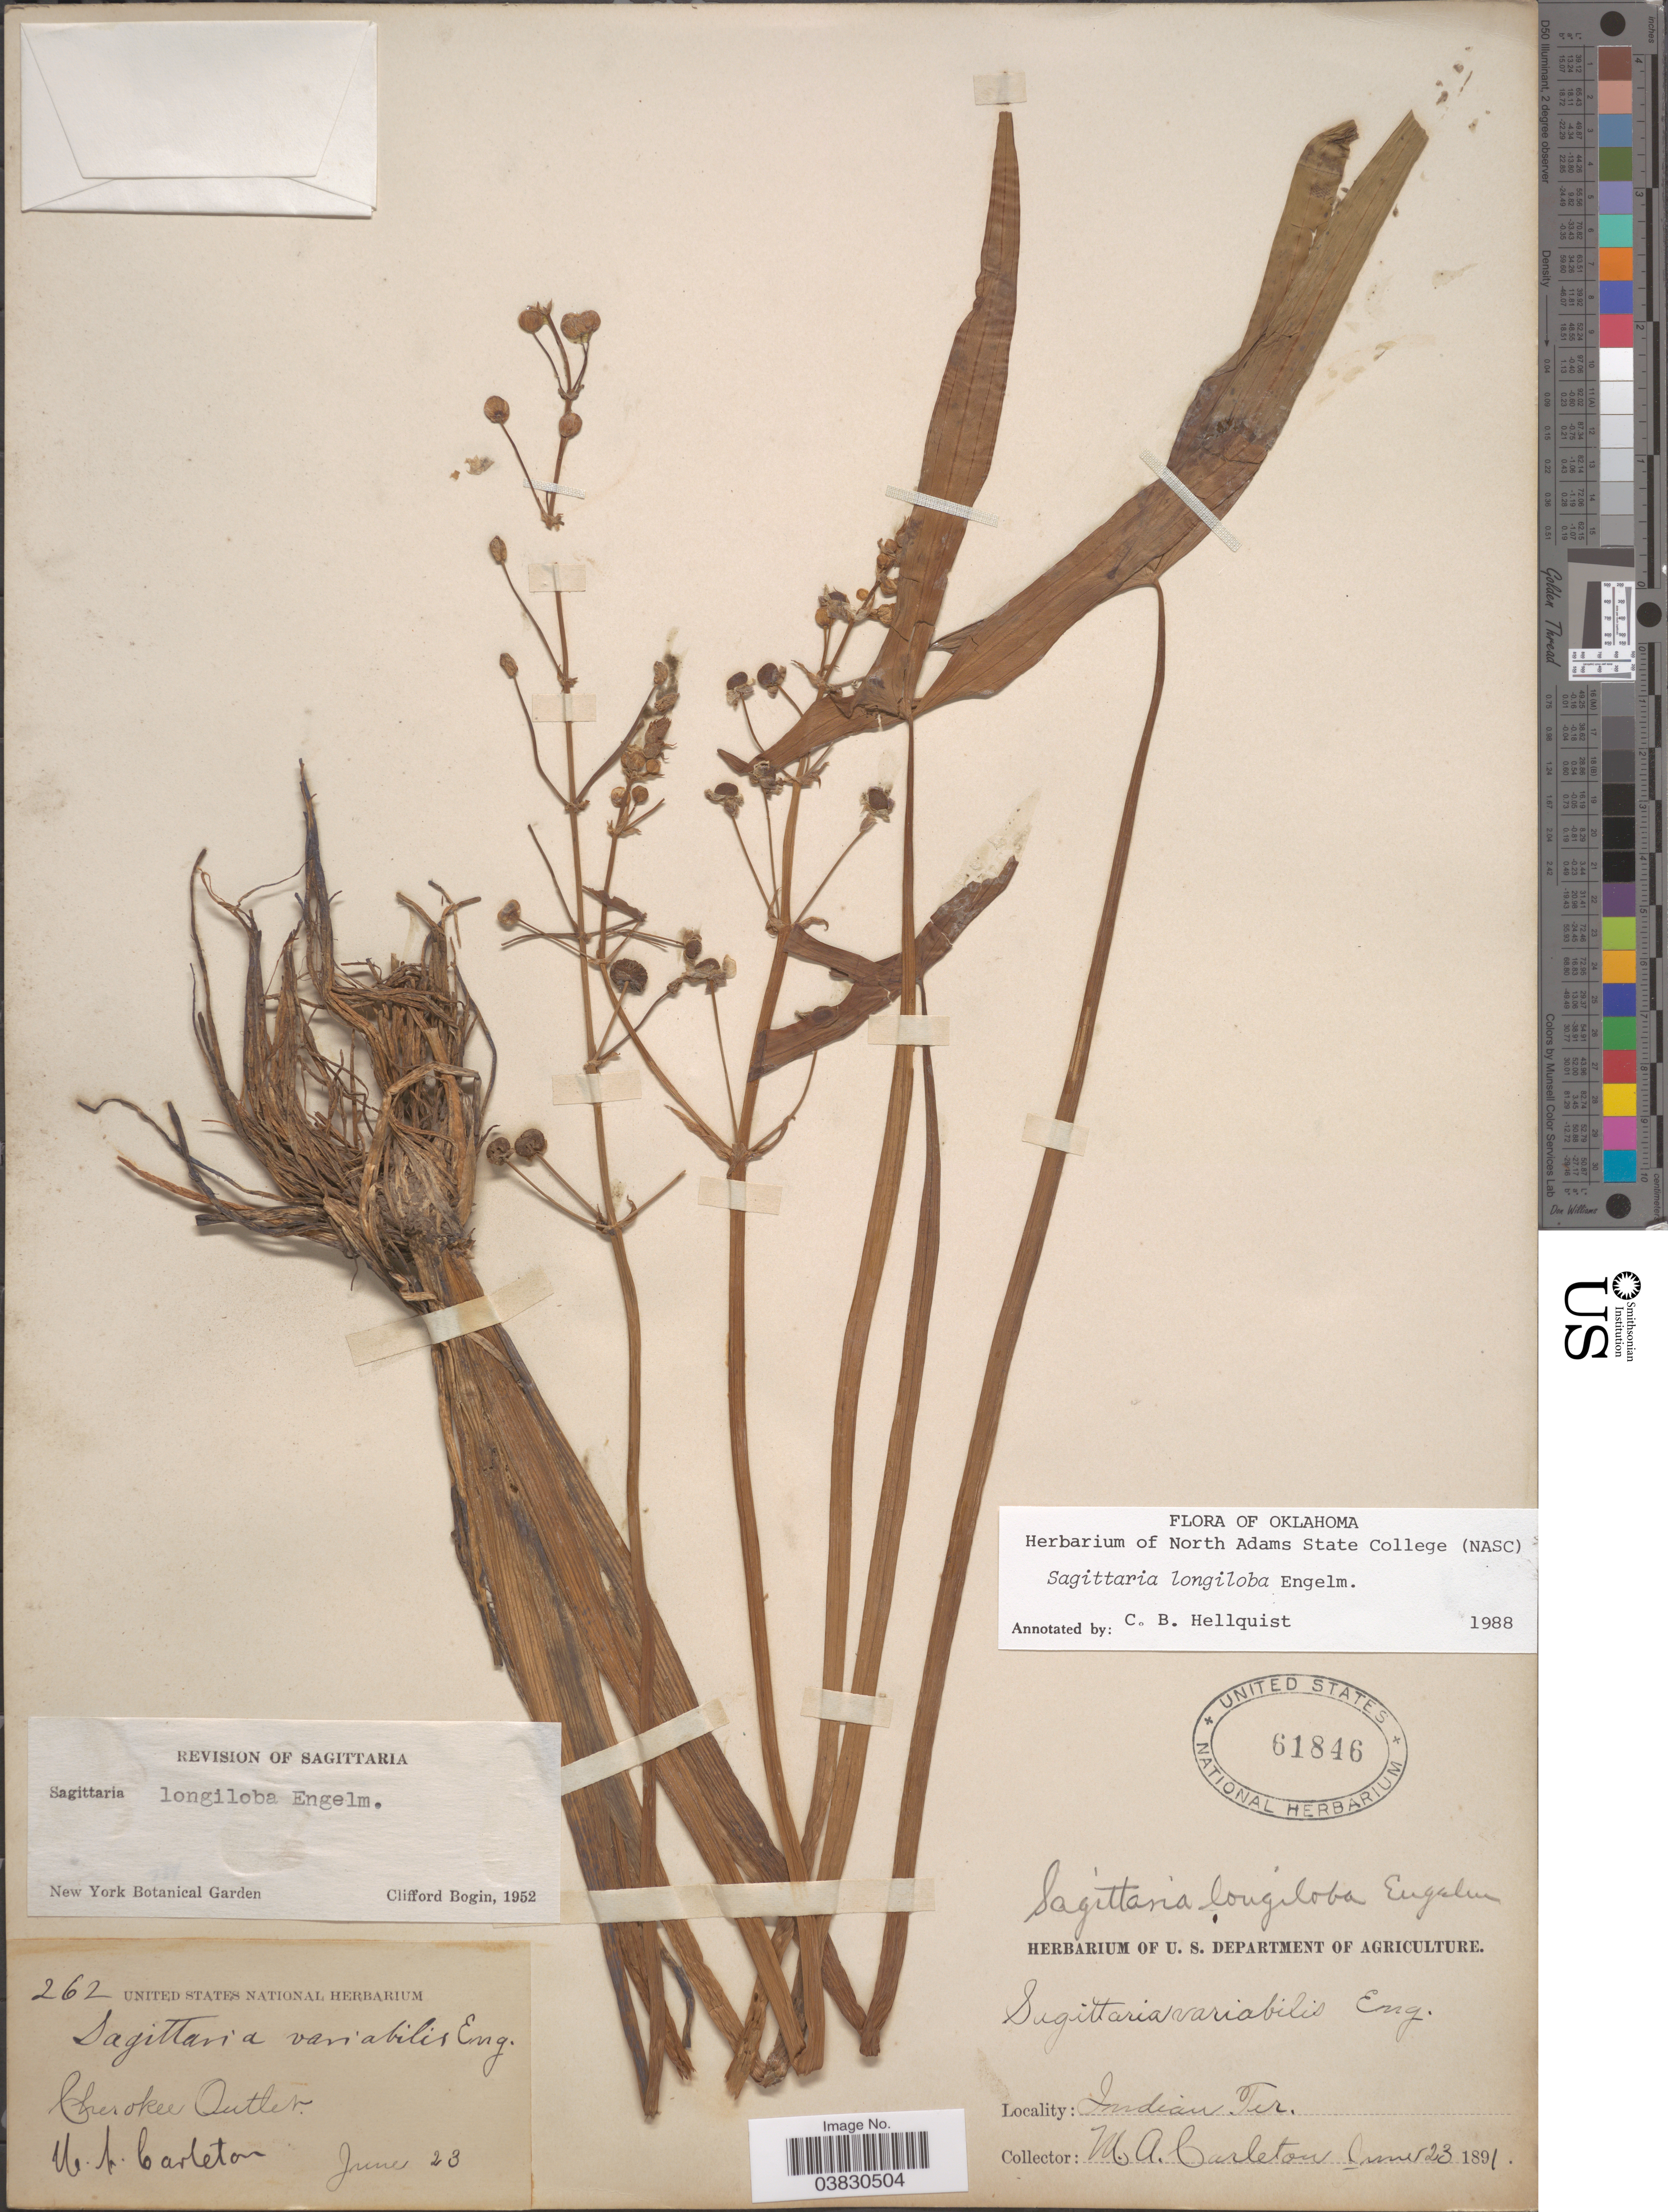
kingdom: Plantae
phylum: Tracheophyta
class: Liliopsida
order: Alismatales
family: Alismataceae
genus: Sagittaria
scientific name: Sagittaria longiloba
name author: Engelm. ex J.G. Sm.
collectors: M. A. Carleton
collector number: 262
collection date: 1891-06-23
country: United States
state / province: Oklahoma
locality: Cherokee Outlet. Indian Ter.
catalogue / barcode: US 61846